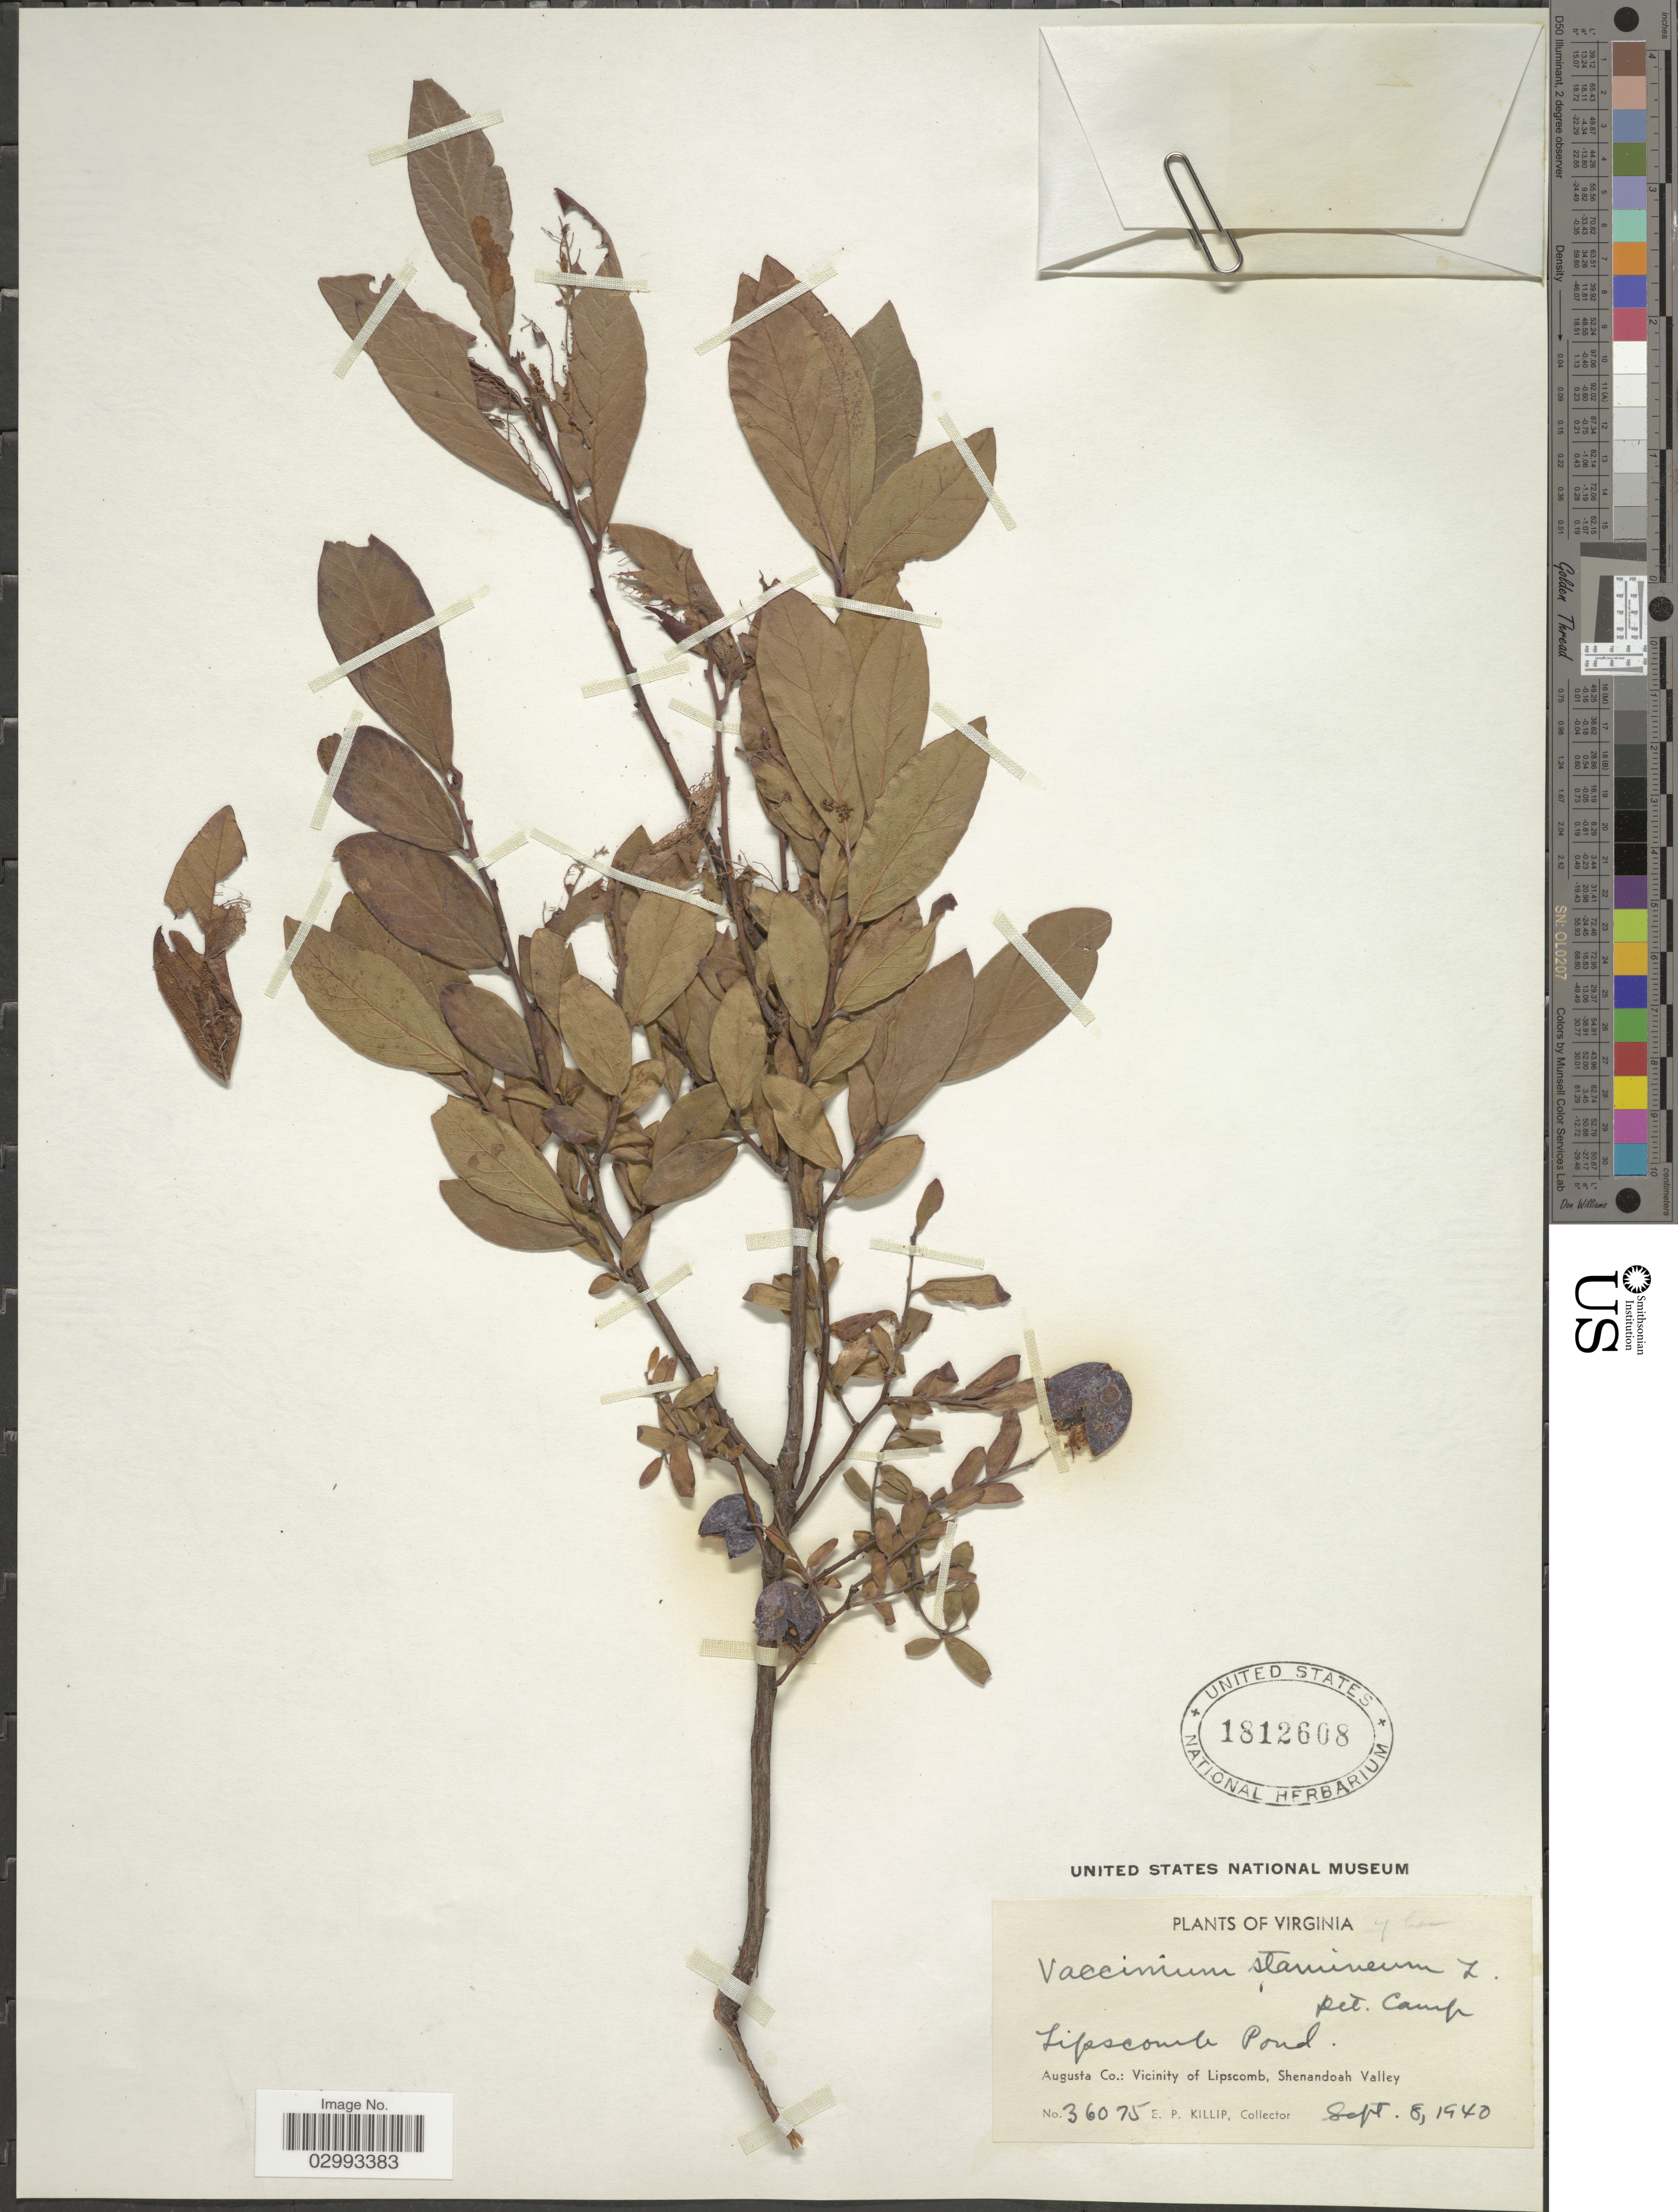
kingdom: Plantae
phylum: Tracheophyta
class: Magnoliopsida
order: Ericales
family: Ericaceae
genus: Polycodium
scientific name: Polycodium stamineum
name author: (L.) Greene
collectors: E. P. Killip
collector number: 36075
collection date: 1940-09-08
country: United States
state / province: Virginia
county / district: Augusta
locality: Lipscomb Pond. Augusta Co.: Vicinity of Lipscomb, Shenandoah Valley.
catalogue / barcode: US 1812608